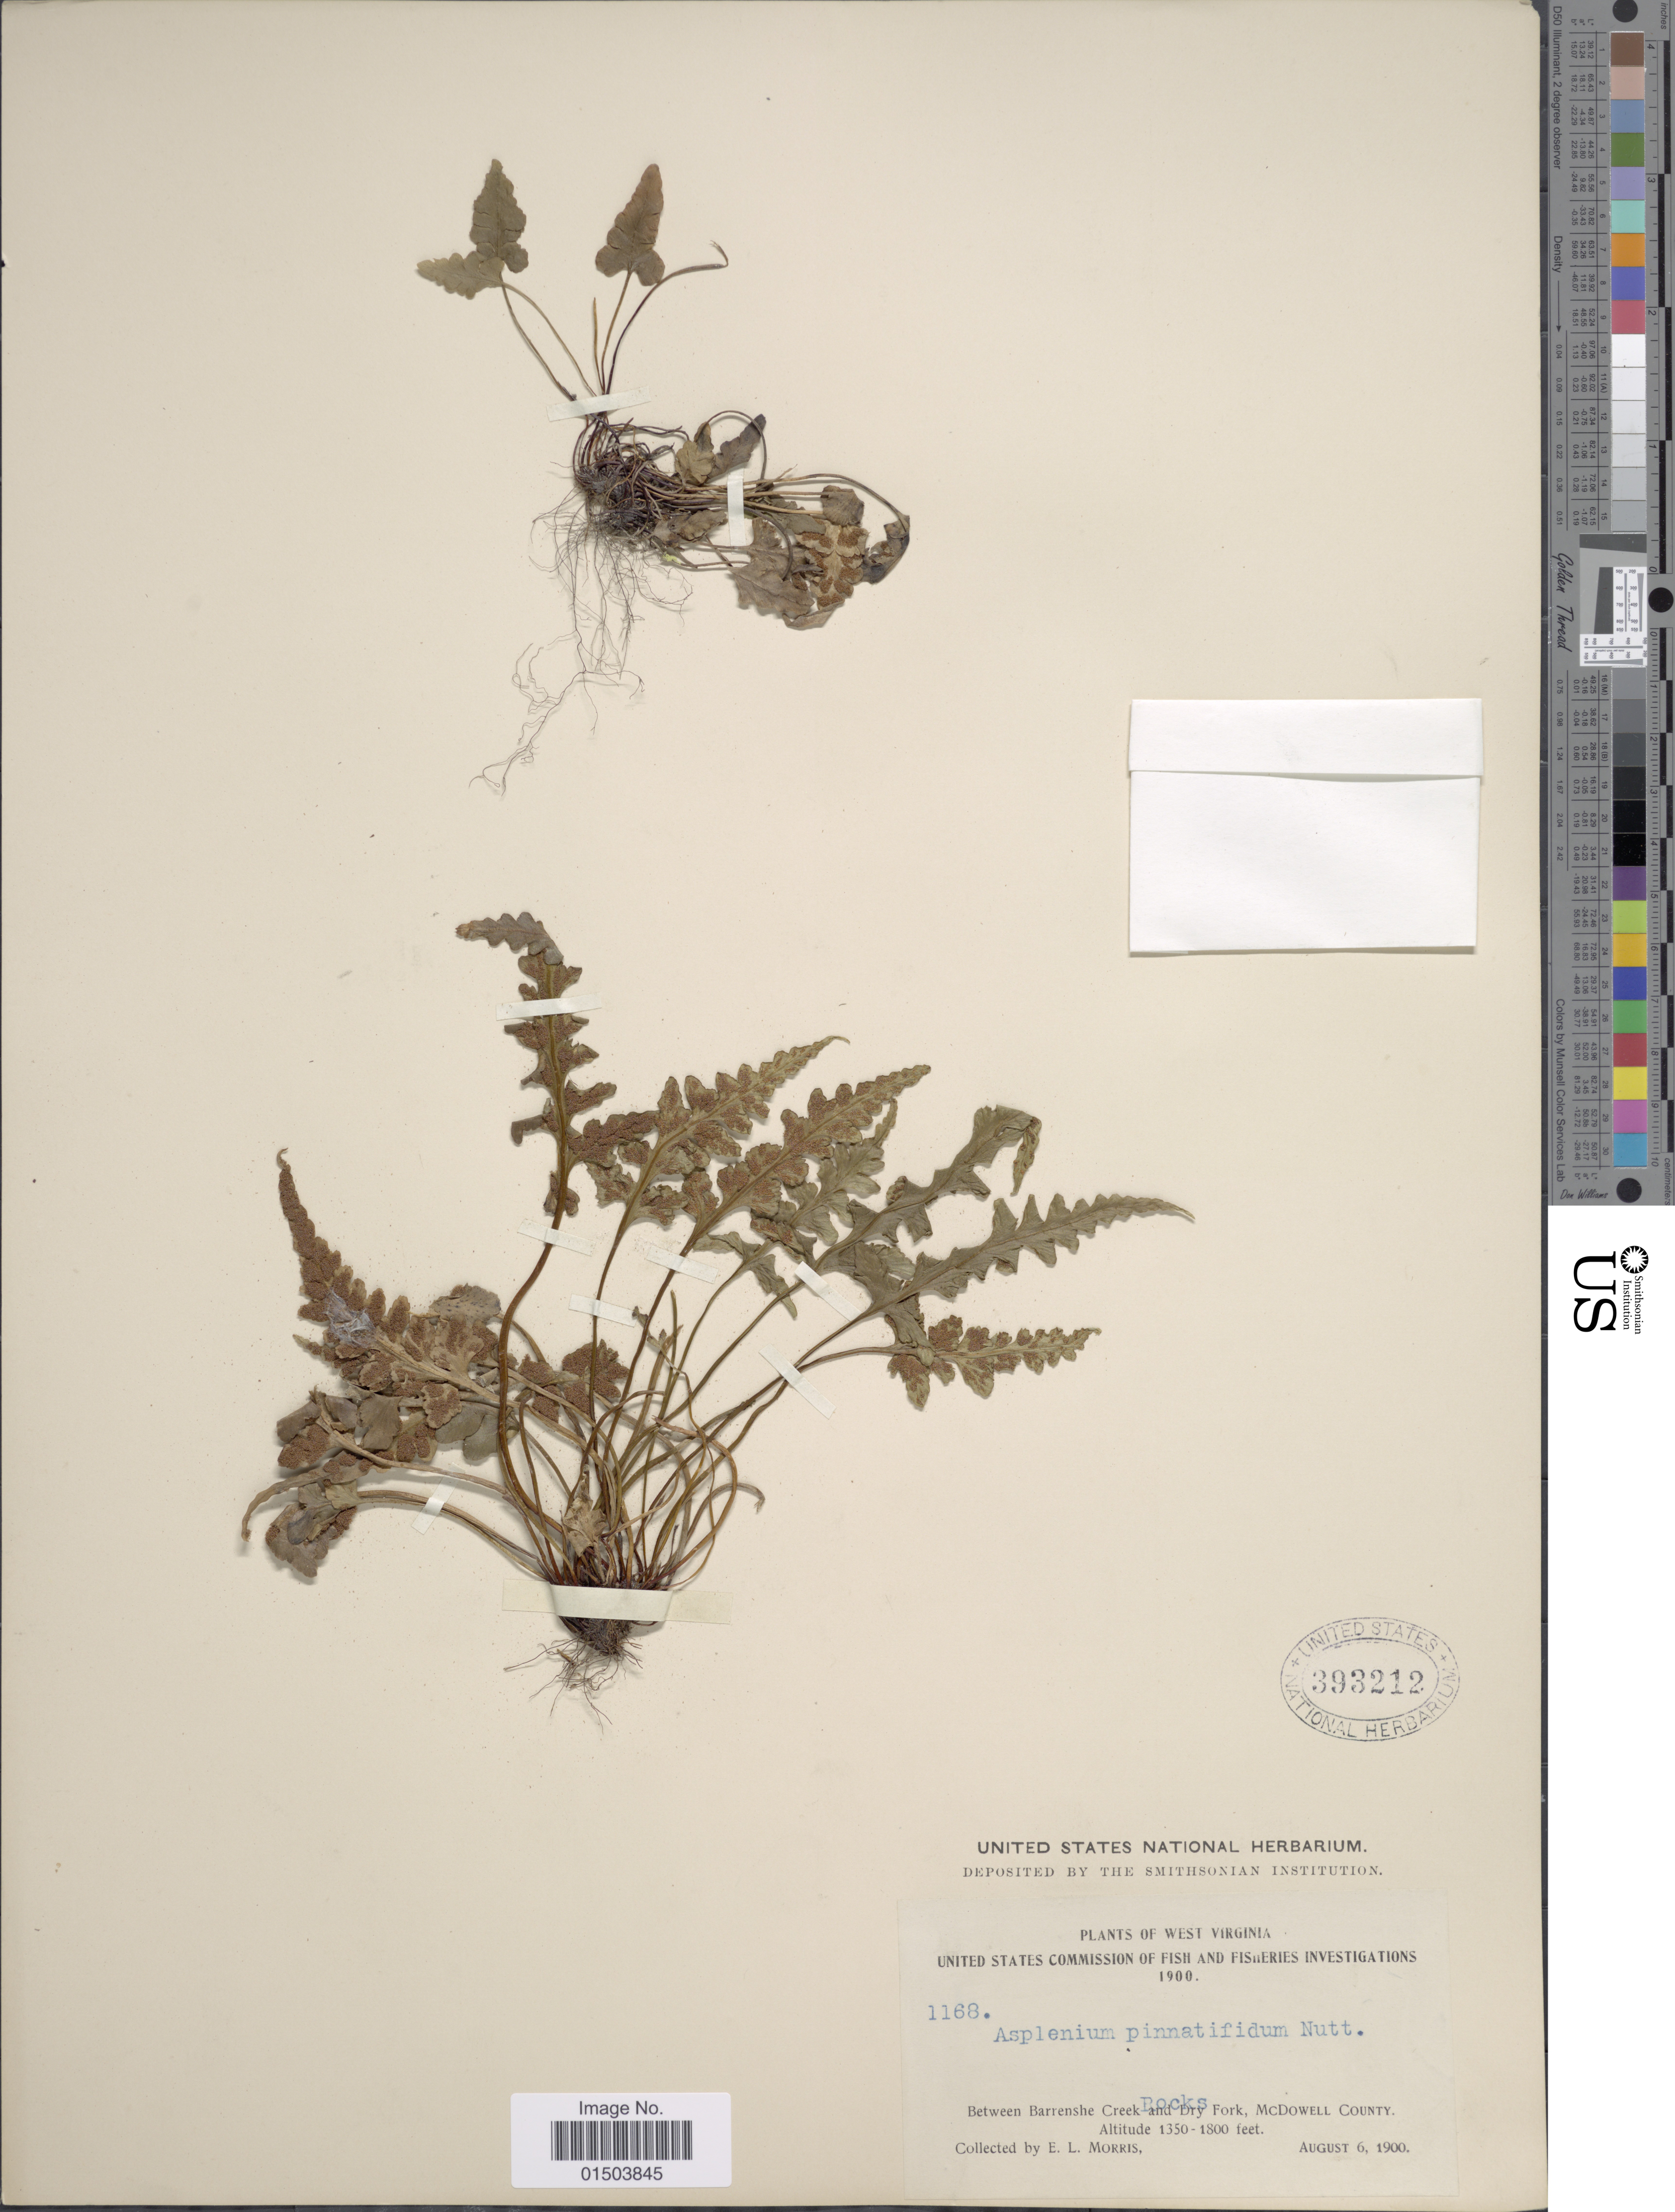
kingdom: Plantae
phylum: Tracheophyta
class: Polypodiopsida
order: Polypodiales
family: Aspleniaceae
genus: Asplenium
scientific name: Asplenium pinnatifidum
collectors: E. Morris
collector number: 1168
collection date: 1900-08-06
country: United States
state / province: West Virginia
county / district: McDowell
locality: Between Barrenshe Creek and Dry Fork, McDowell County.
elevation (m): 411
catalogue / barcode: US 393212